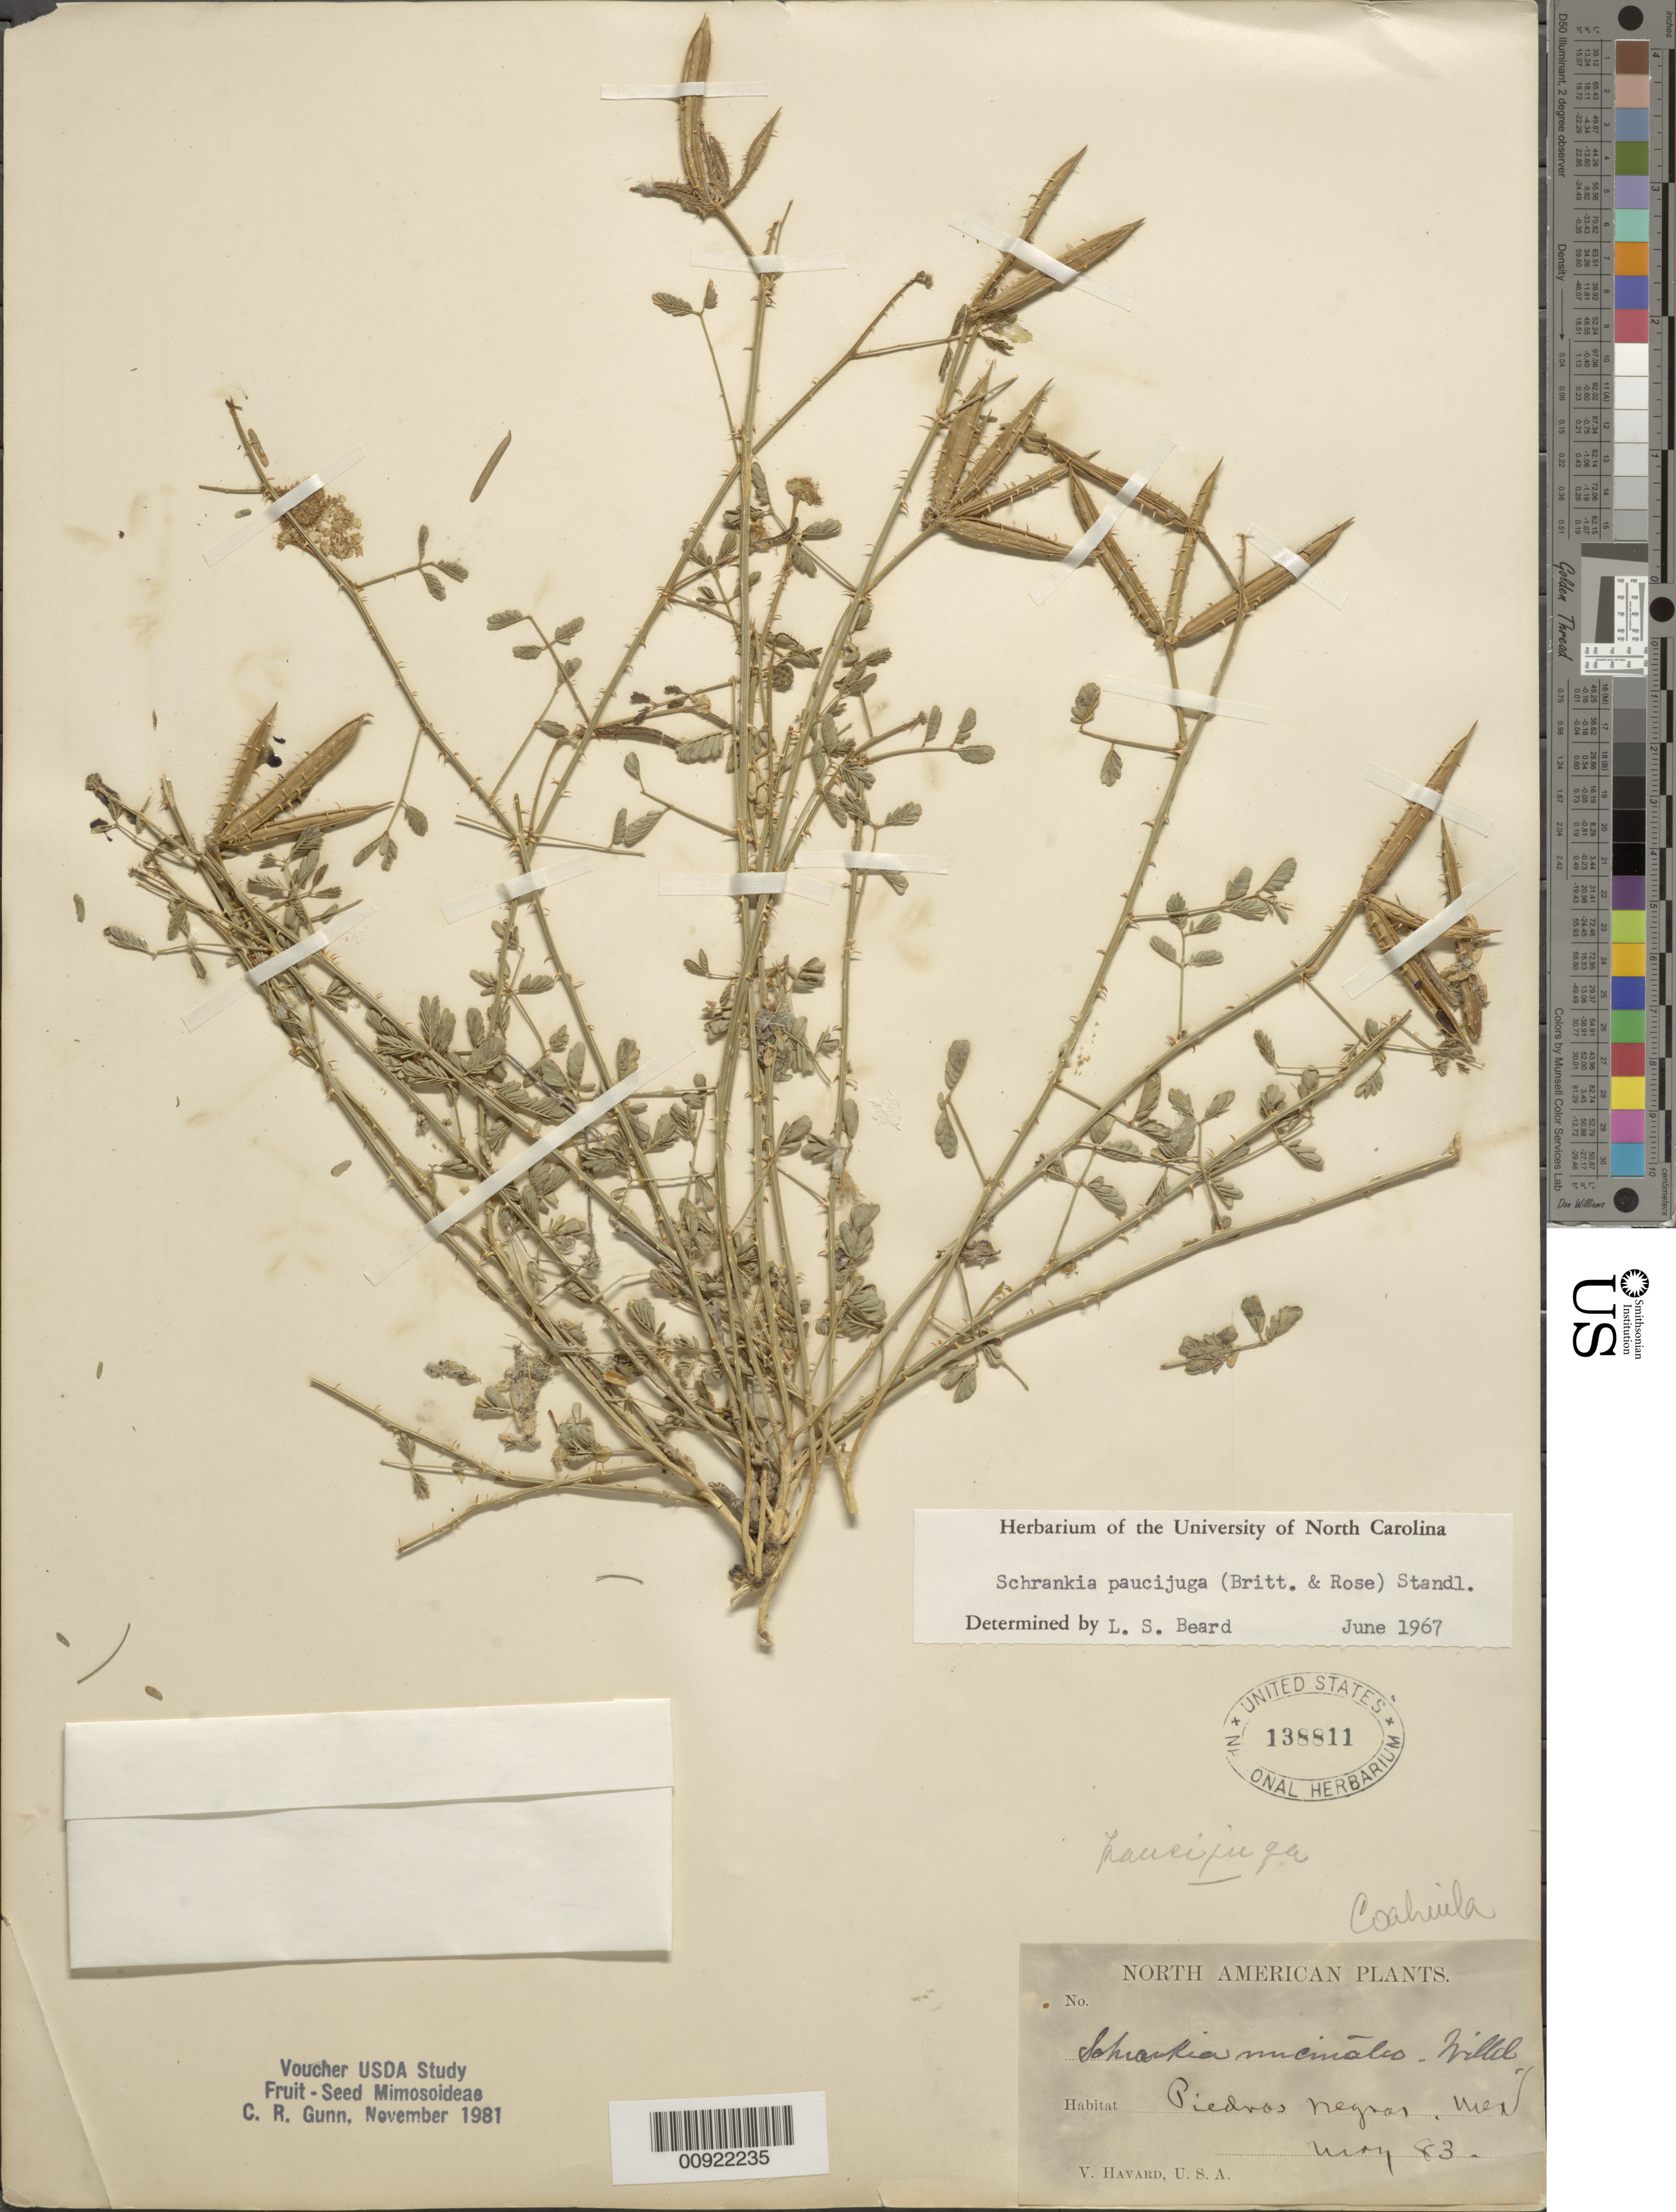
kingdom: Plantae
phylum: Tracheophyta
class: Magnoliopsida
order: Fabales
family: Fabaceae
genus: Mimosa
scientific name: Mimosa paucijuga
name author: (Britton & Rose) B.L. Turner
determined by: Strong, M. T., (US), Smithsonian Institution - National Museum of Natural History (UNITED STATES)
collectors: V. Havard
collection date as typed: May 1883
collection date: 1883-05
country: Mexico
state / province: Coahuila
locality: Piedras Negras.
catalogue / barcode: US 138811